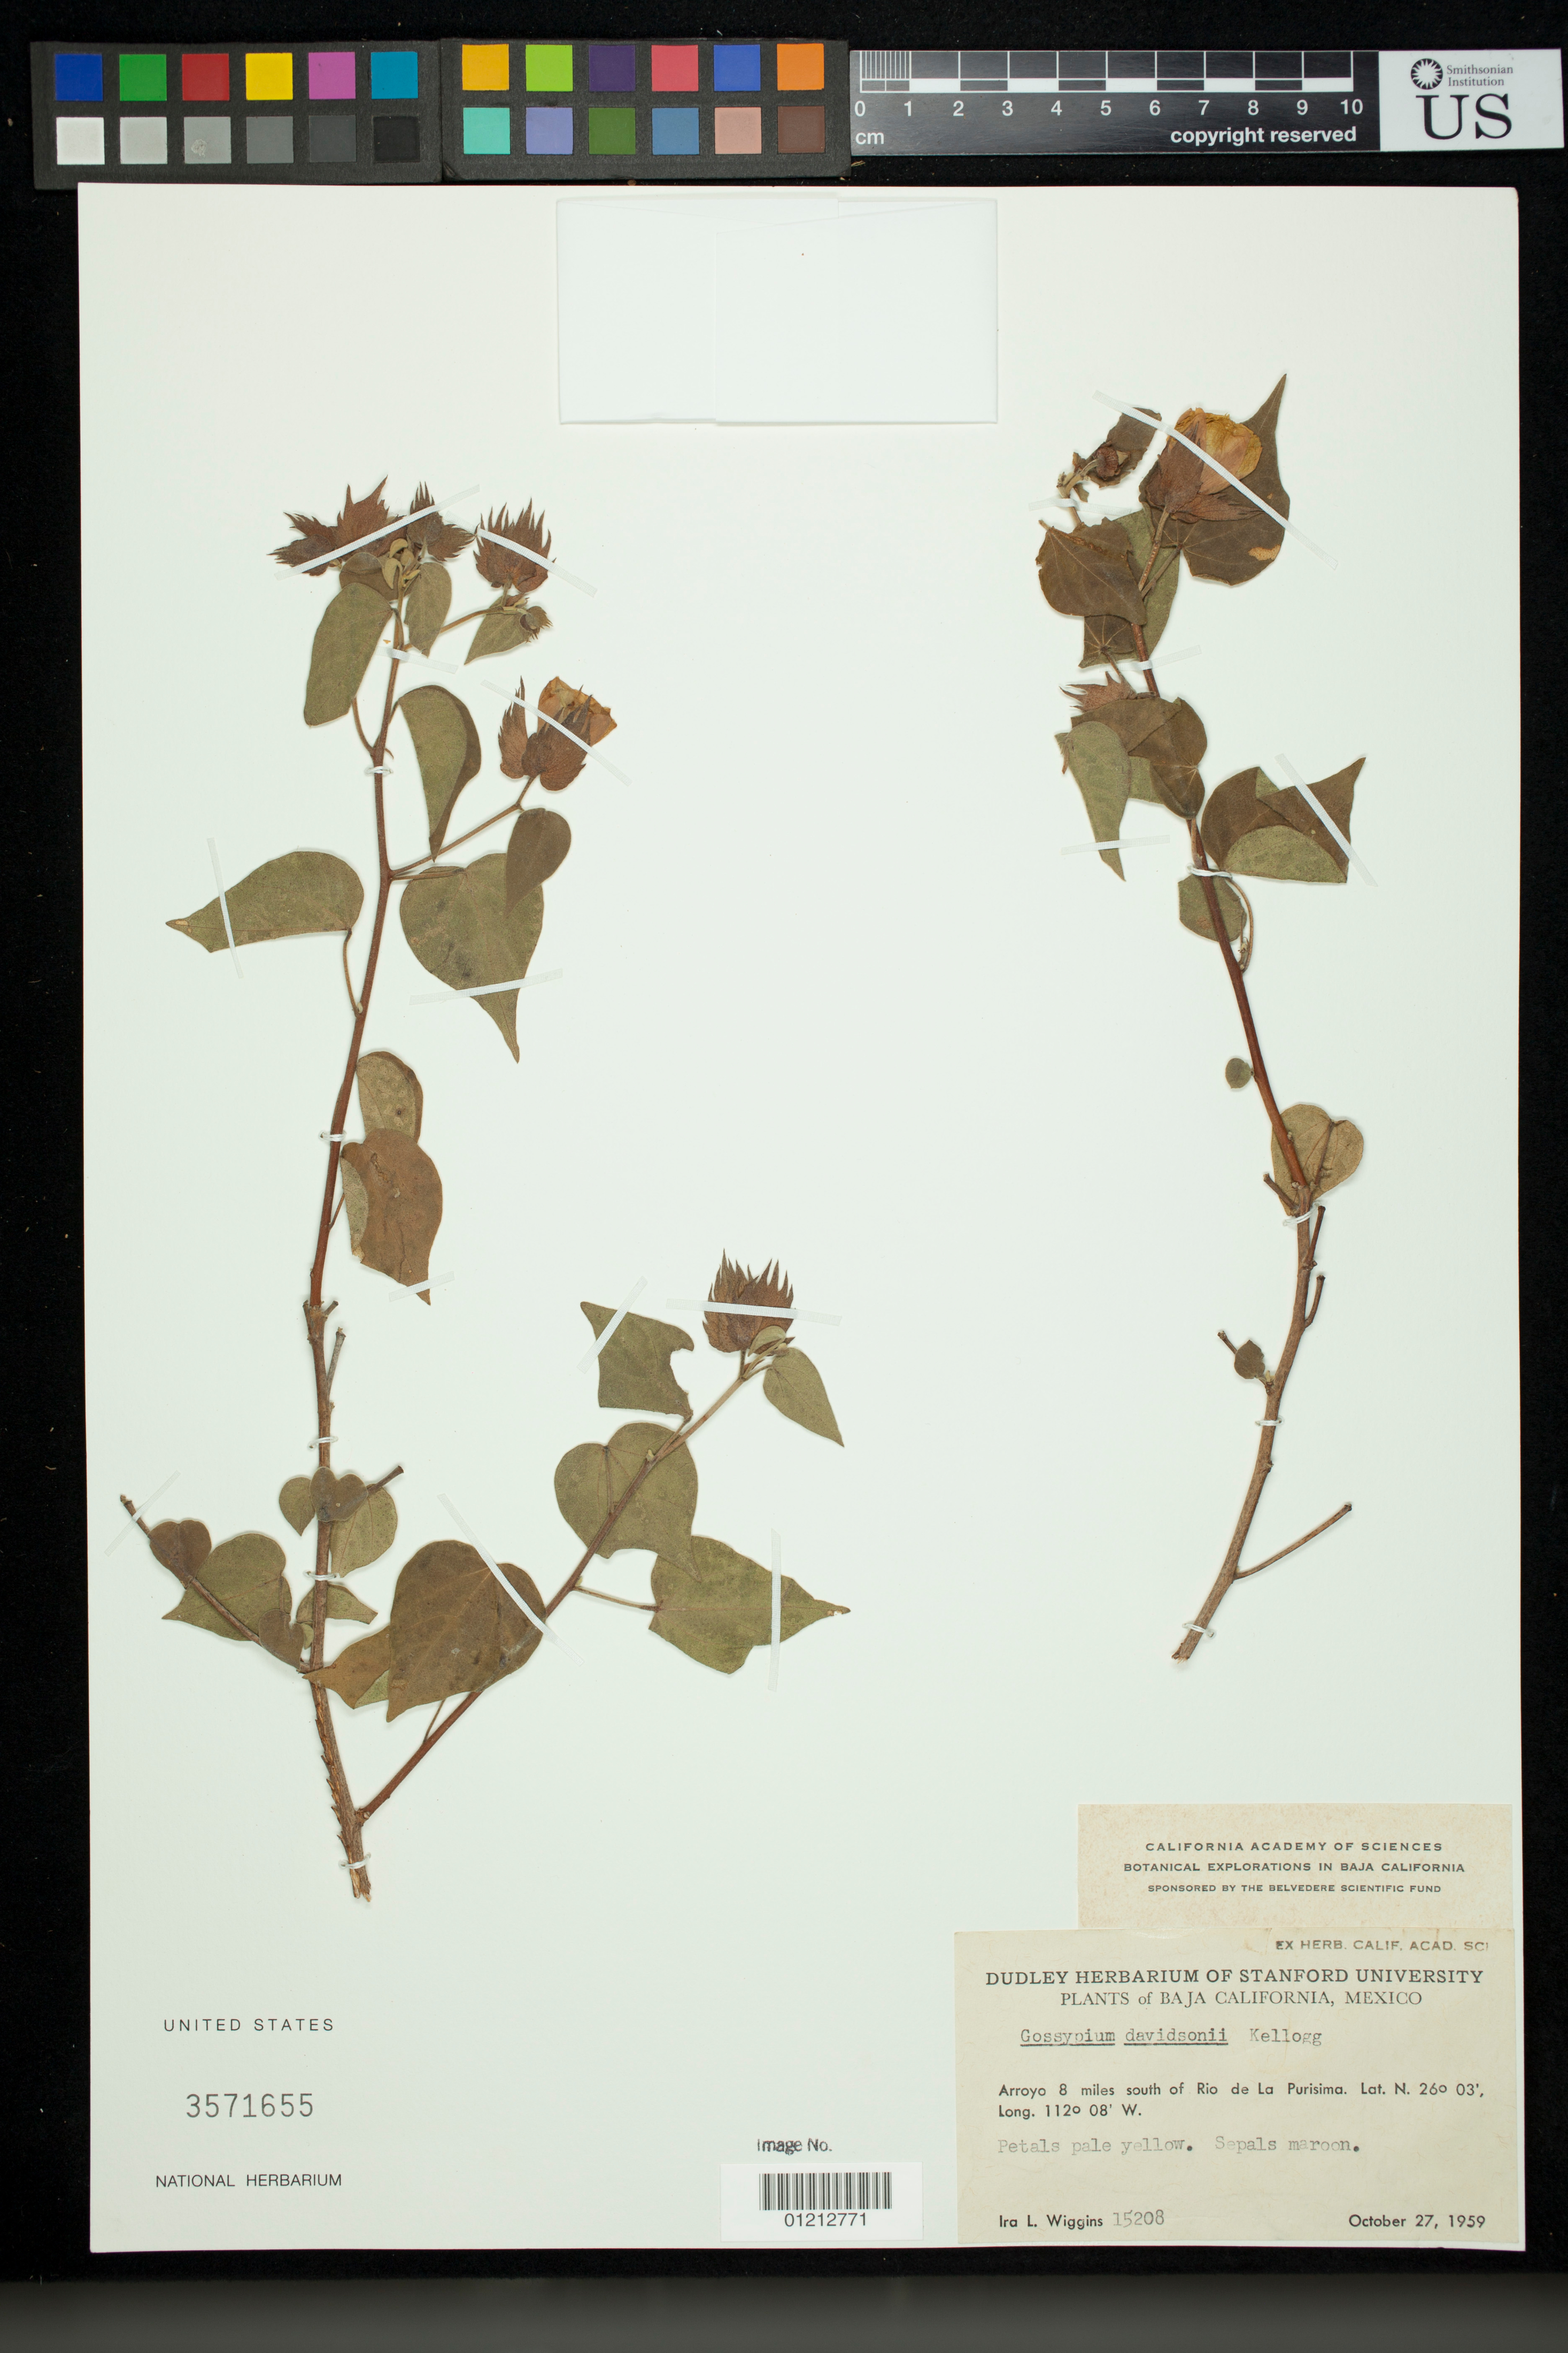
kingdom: Plantae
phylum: Tracheophyta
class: Magnoliopsida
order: Malvales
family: Malvaceae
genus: Gossypium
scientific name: Gossypium davidsonii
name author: Kellogg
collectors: I. L. Wiggins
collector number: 15208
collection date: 1959-10-27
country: Mexico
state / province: Baja California Sur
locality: Arroyo 8 miles south of Rio de La Purisima.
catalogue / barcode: US 3571655